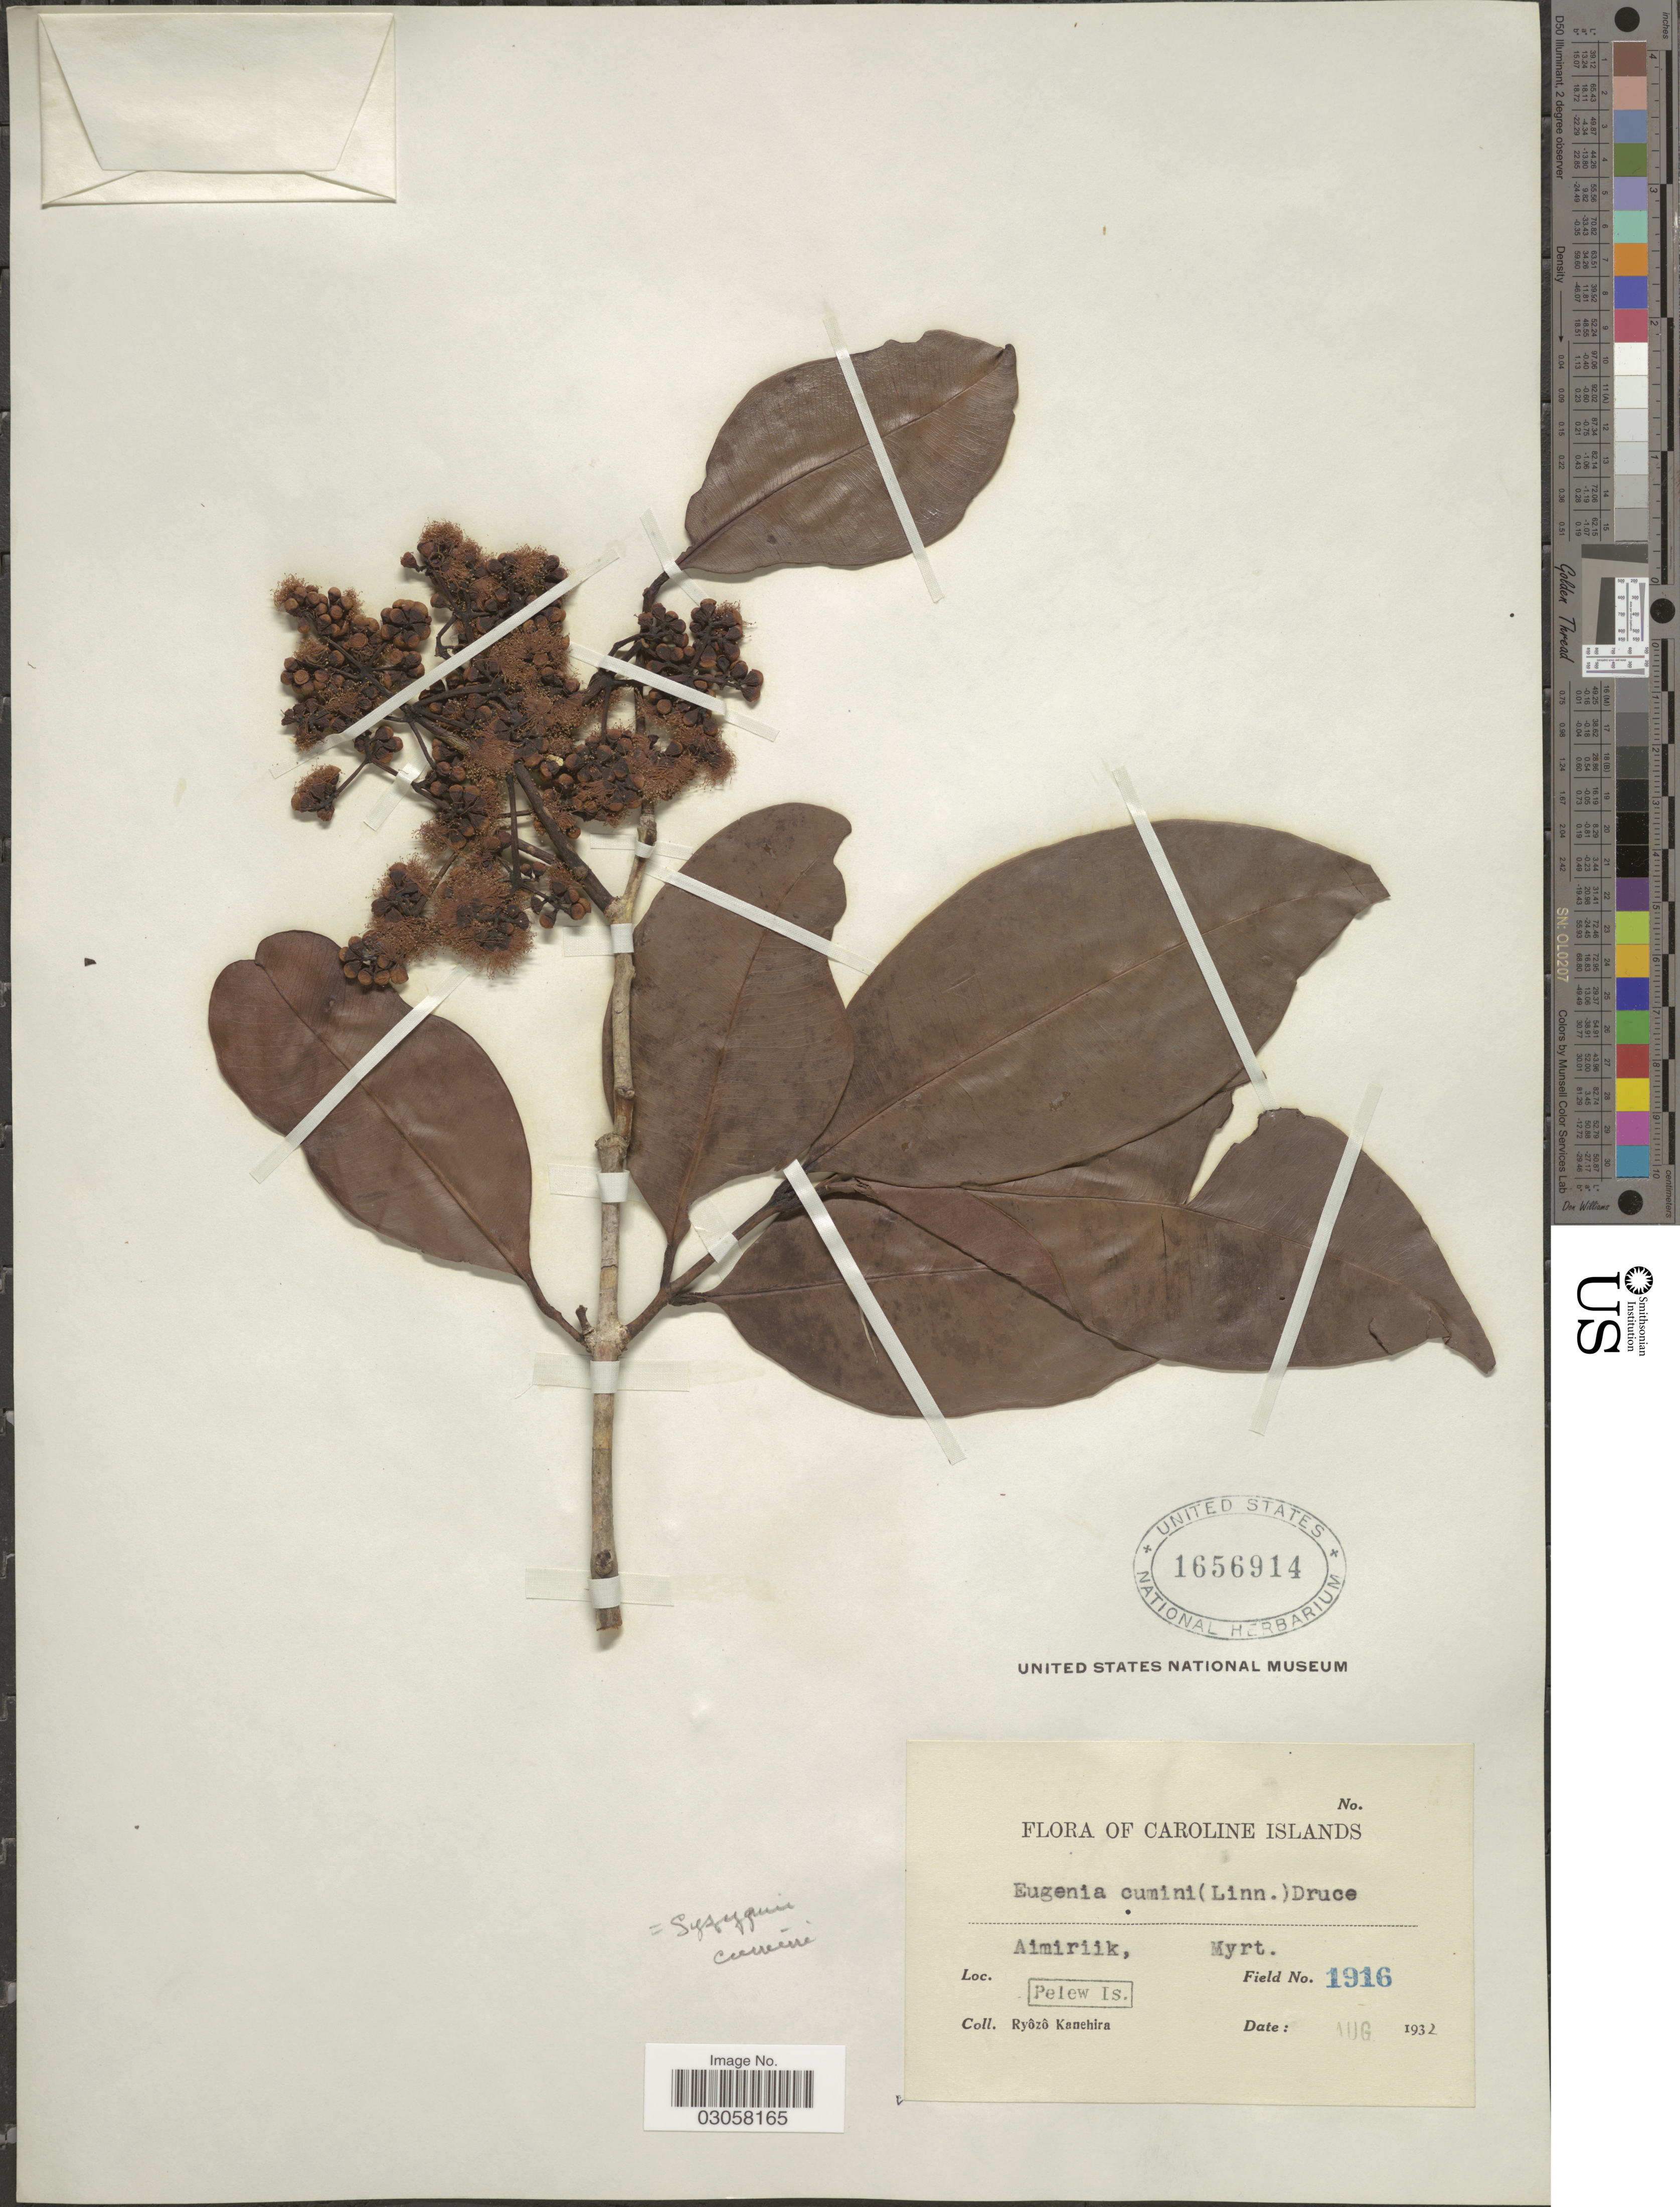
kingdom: Plantae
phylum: Tracheophyta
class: Magnoliopsida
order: Myrtales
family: Myrtaceae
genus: Syzygium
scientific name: Syzygium cumini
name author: (L.) Skeels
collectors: R. Kanehira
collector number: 1916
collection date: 1932-08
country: Palau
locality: Caroline Islands. Aimiriik, Pelew Is.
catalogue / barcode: US 1656914